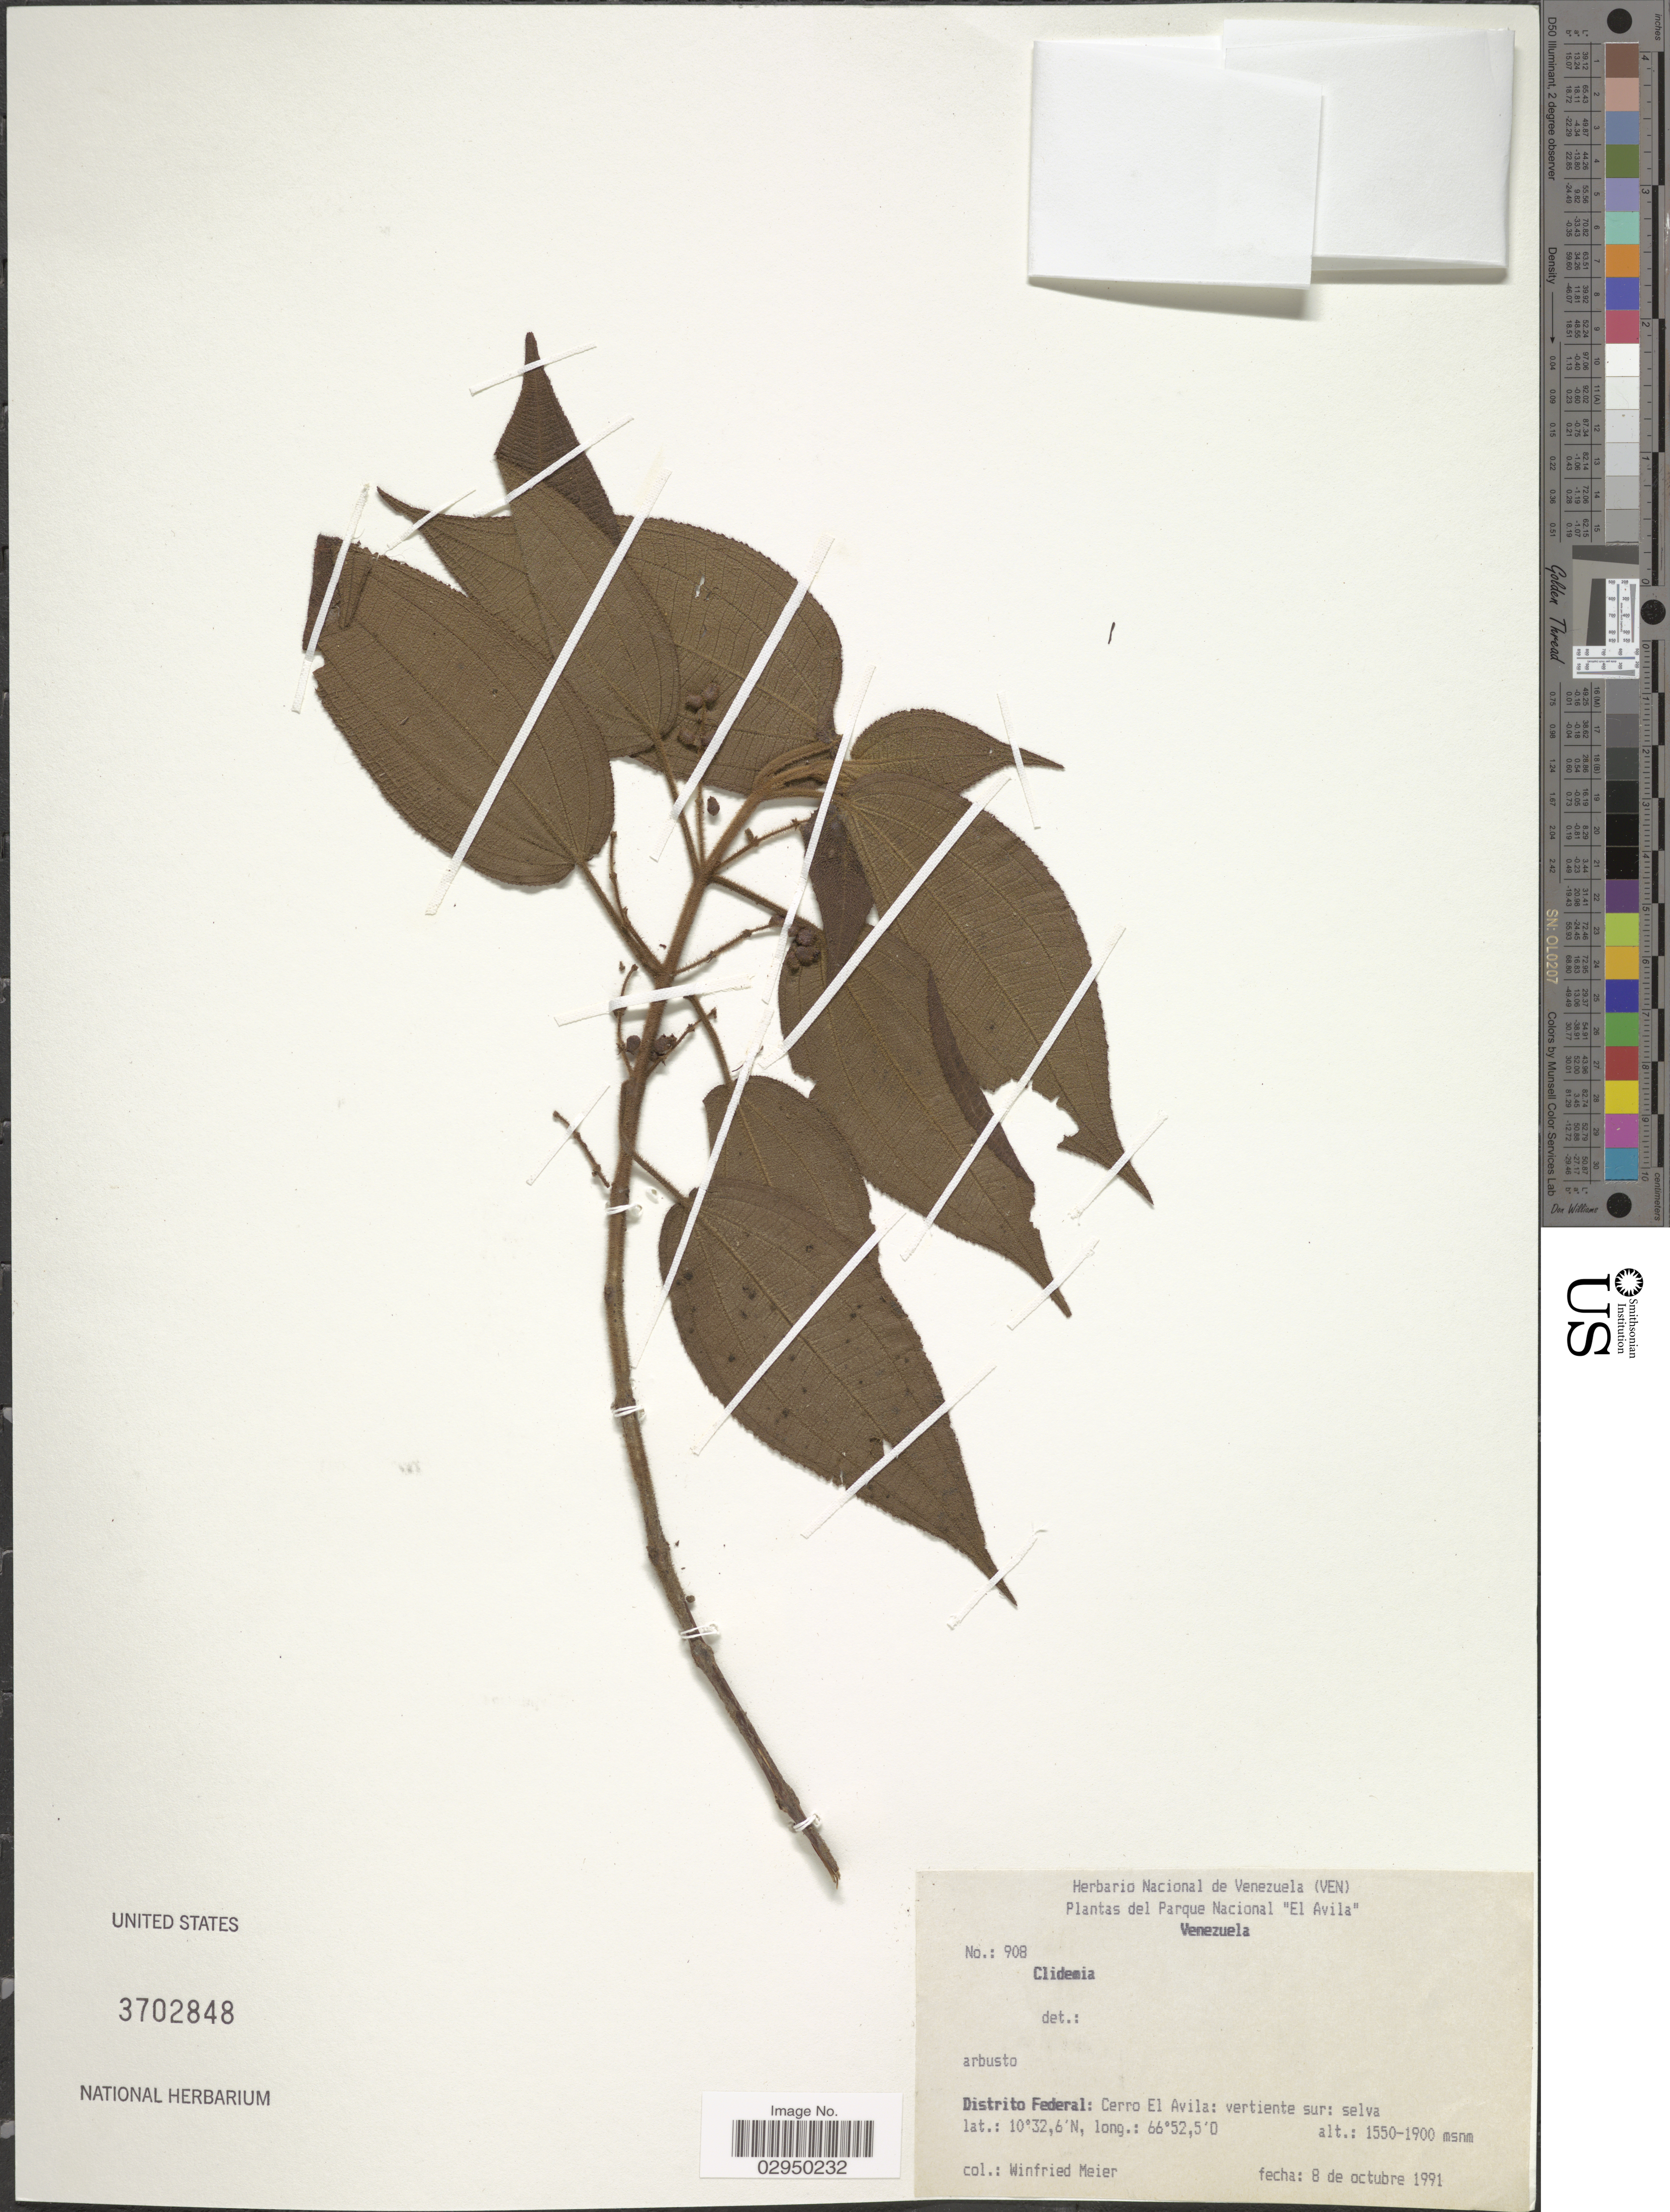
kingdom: Plantae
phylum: Tracheophyta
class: Magnoliopsida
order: Myrtales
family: Melastomataceae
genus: Clidemia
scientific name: Clidemia sp.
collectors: W. Meier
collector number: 908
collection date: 1991-10-08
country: Venezuela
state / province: Miranda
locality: Parque Nacional "El Avila". Distrito Federal: Cerro El Avila: vertiente sur.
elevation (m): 1550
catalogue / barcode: US 3702848